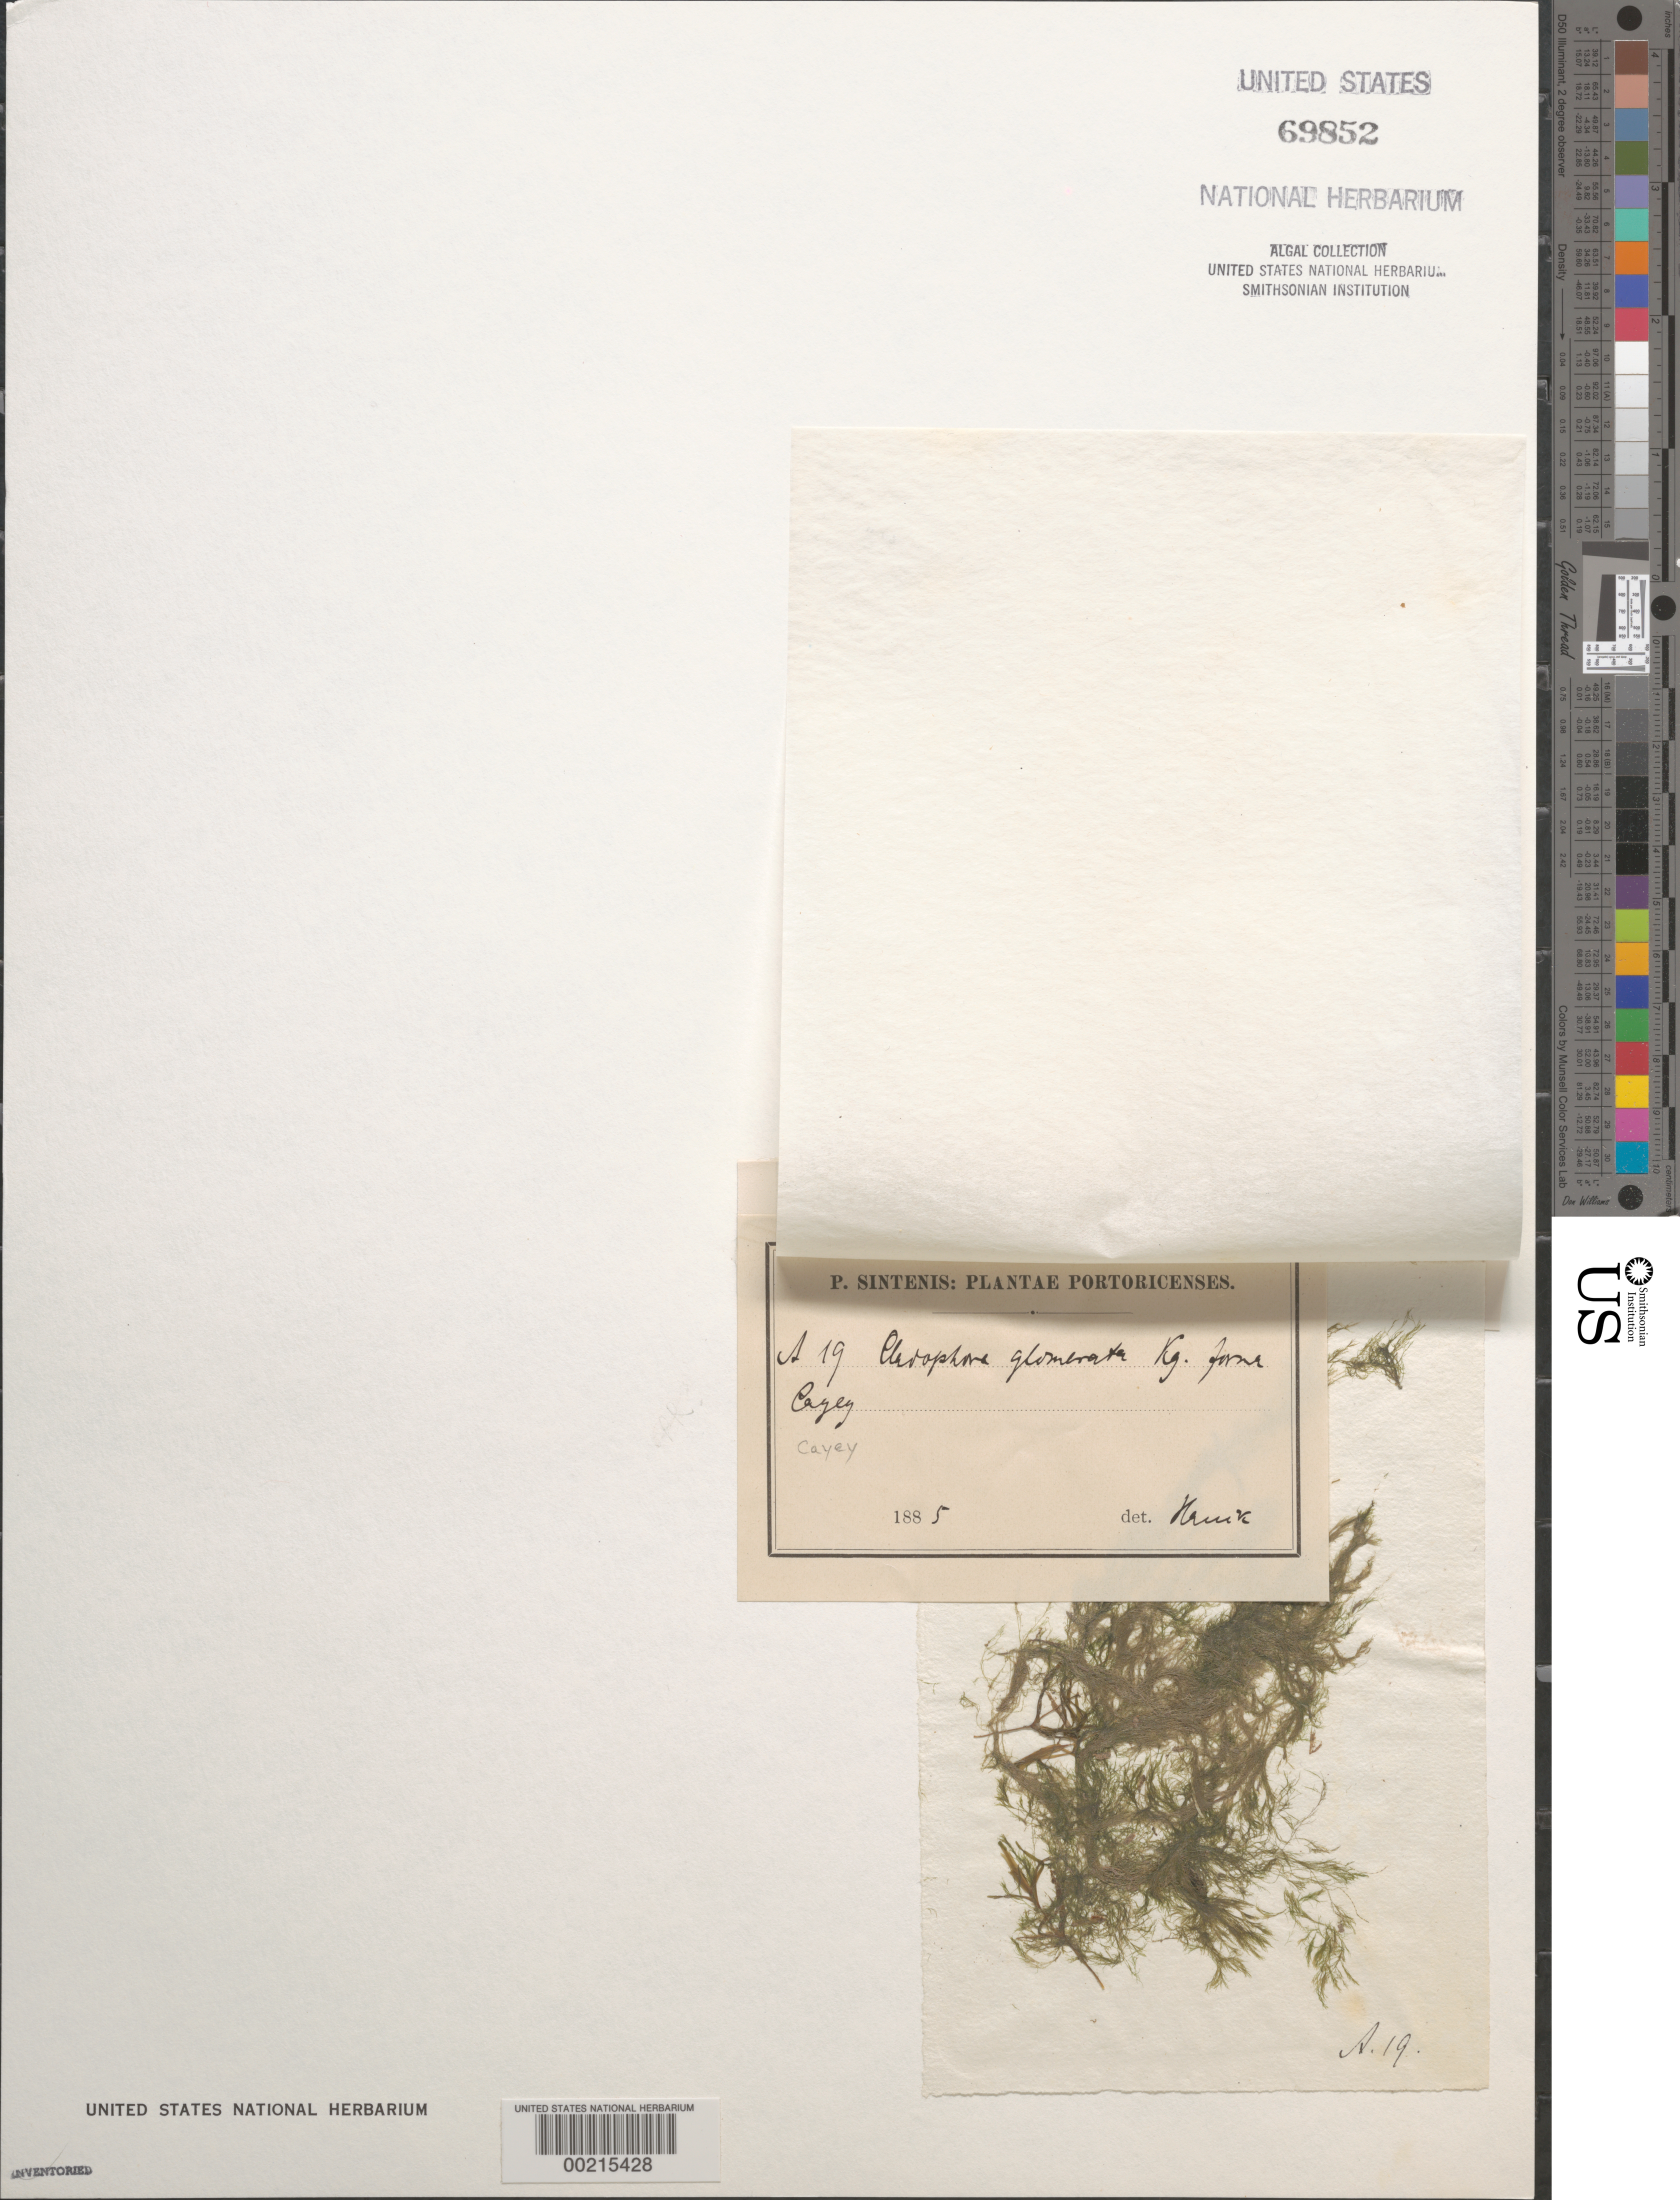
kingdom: Plantae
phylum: Chlorophyta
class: Ulvophyceae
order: Cladophorales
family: Cladophoraceae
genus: Cladophora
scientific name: Cladophora glomerata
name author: (L.) Kütz.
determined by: Hauck, Ferdinand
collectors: P. Sintenis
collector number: S19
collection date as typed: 1885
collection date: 1885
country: Puerto Rico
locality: Cayey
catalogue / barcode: US 69852